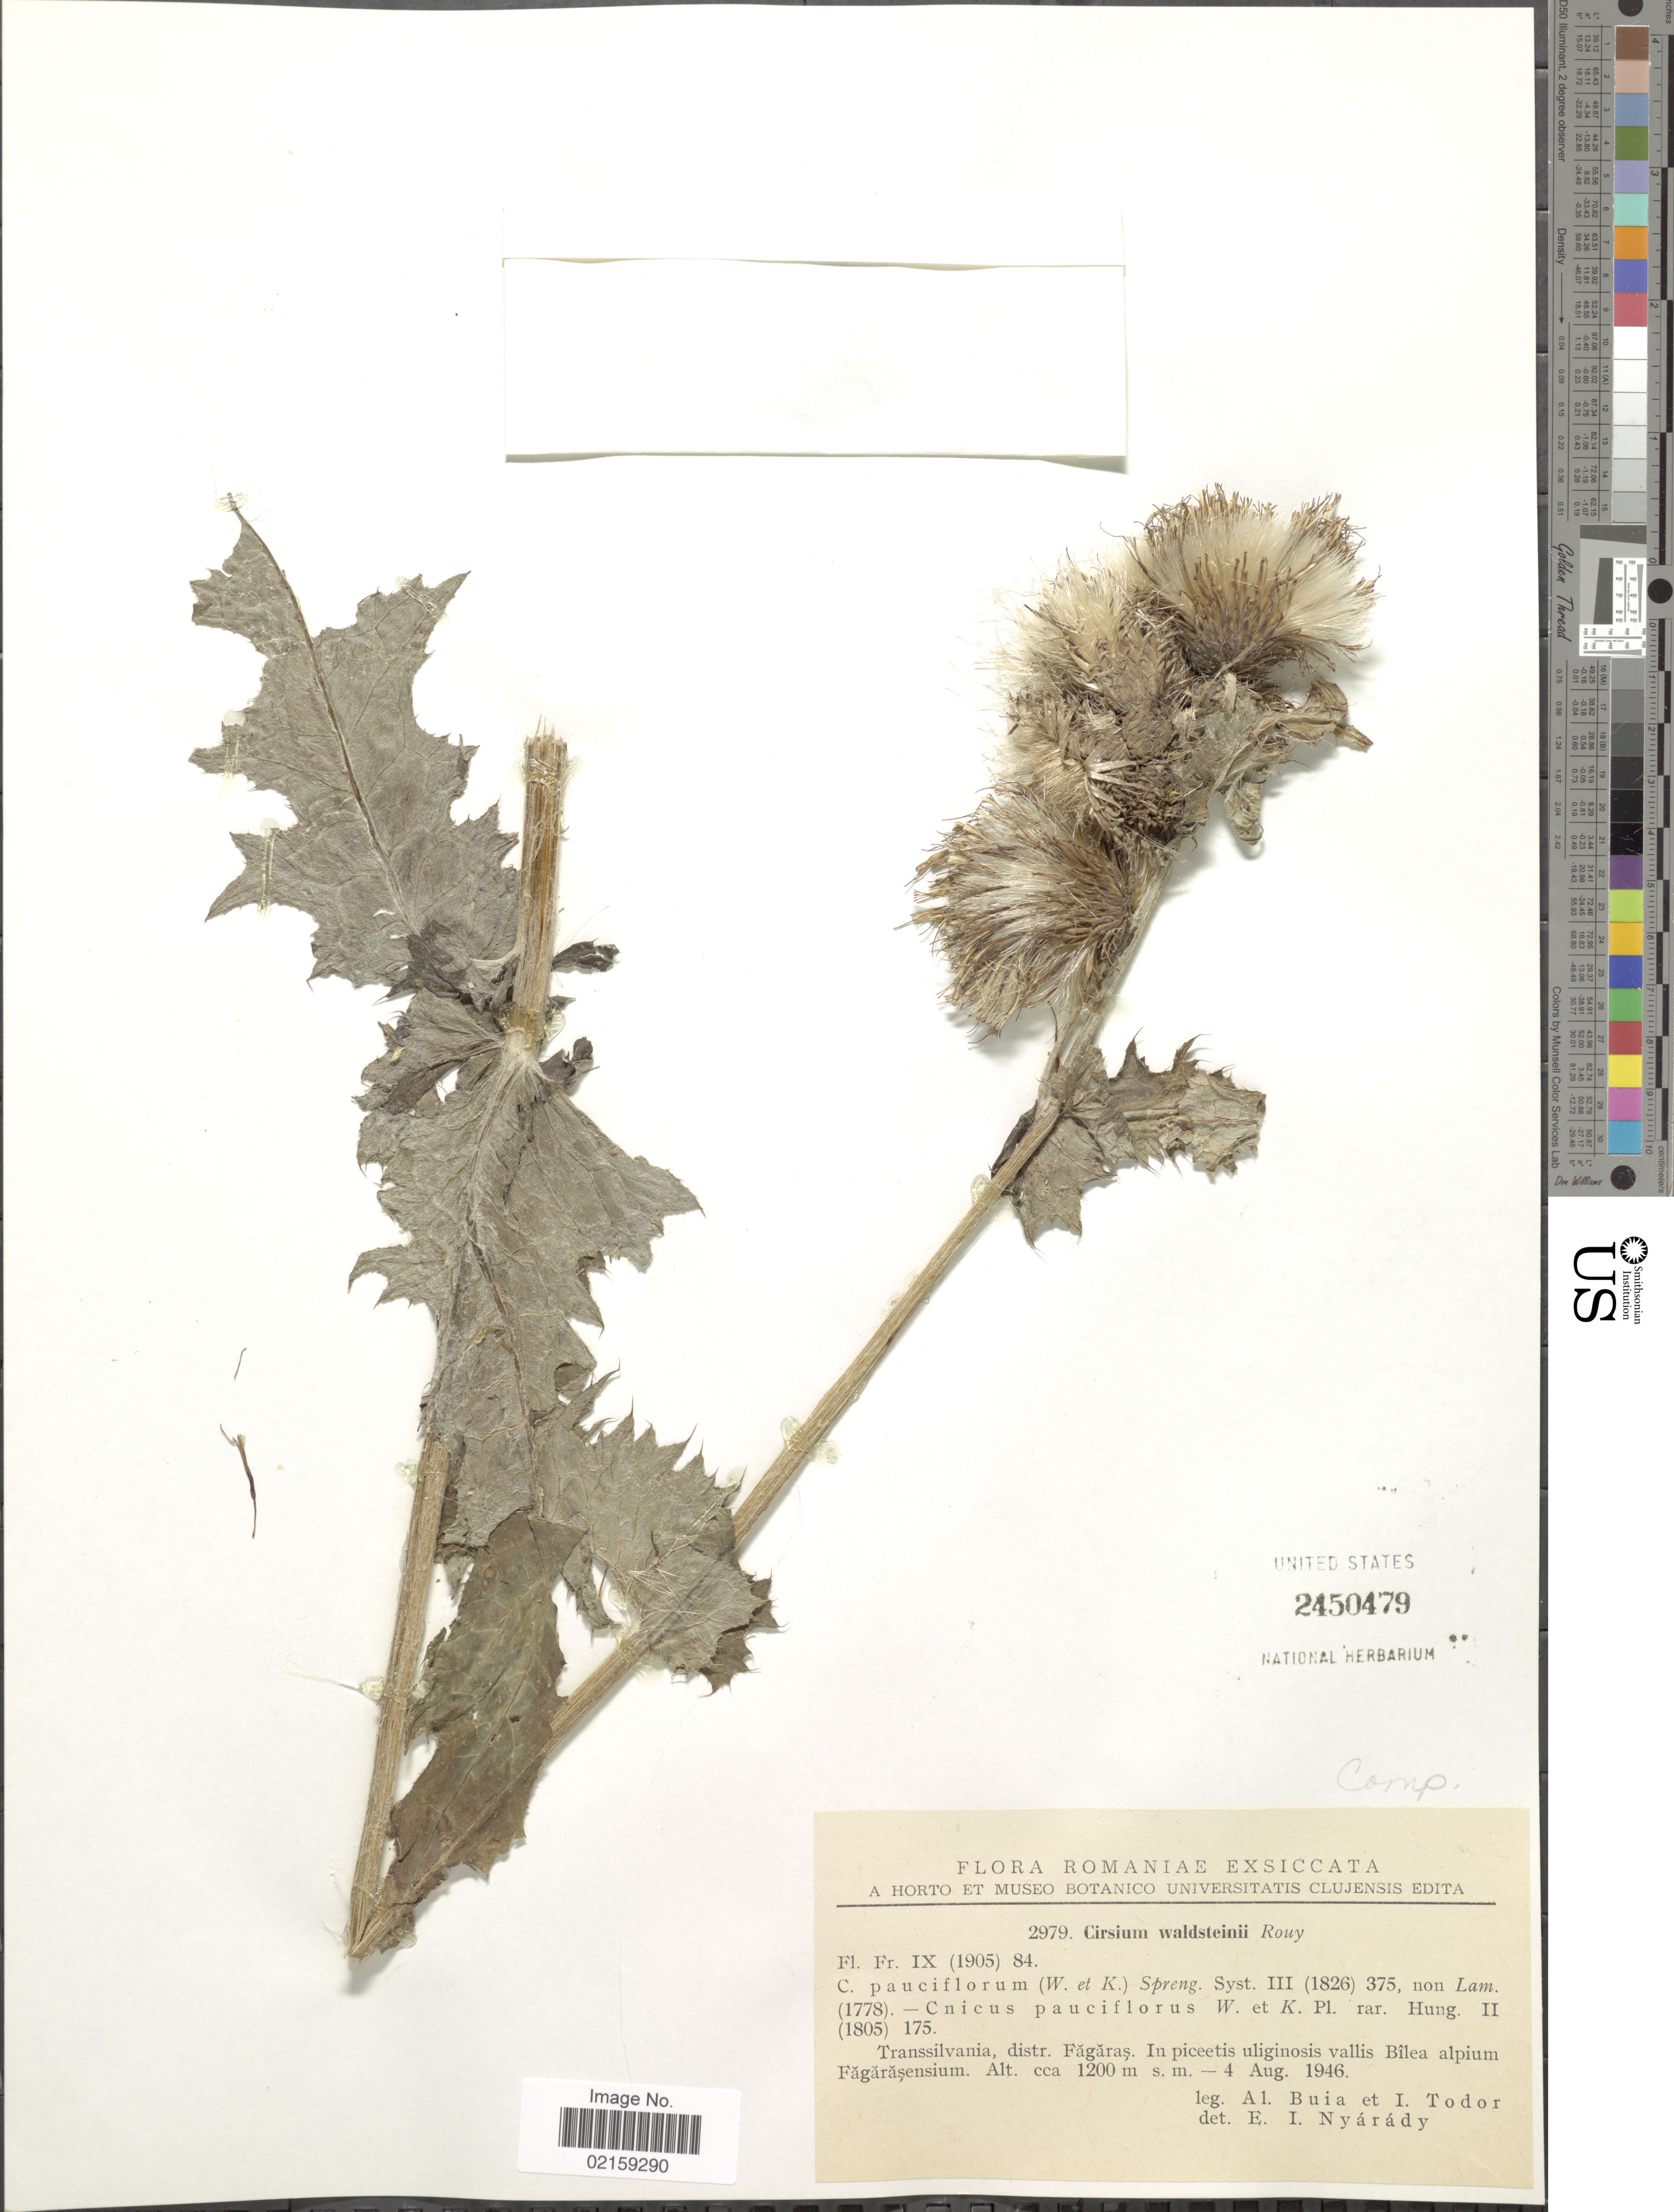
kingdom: Plantae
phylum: Tracheophyta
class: Magnoliopsida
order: Asterales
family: Asteraceae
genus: Cirsium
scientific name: Cirsium waldsteinii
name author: Rouy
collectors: A. Buia, I. Todor & E. Nyárády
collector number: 2979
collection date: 1946-08-04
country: Romania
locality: Transsilvania, distr. Fagaras. In piceetis uliginosis vallis Bilea alpium Fagarasensium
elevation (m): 1200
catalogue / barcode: US 2450479